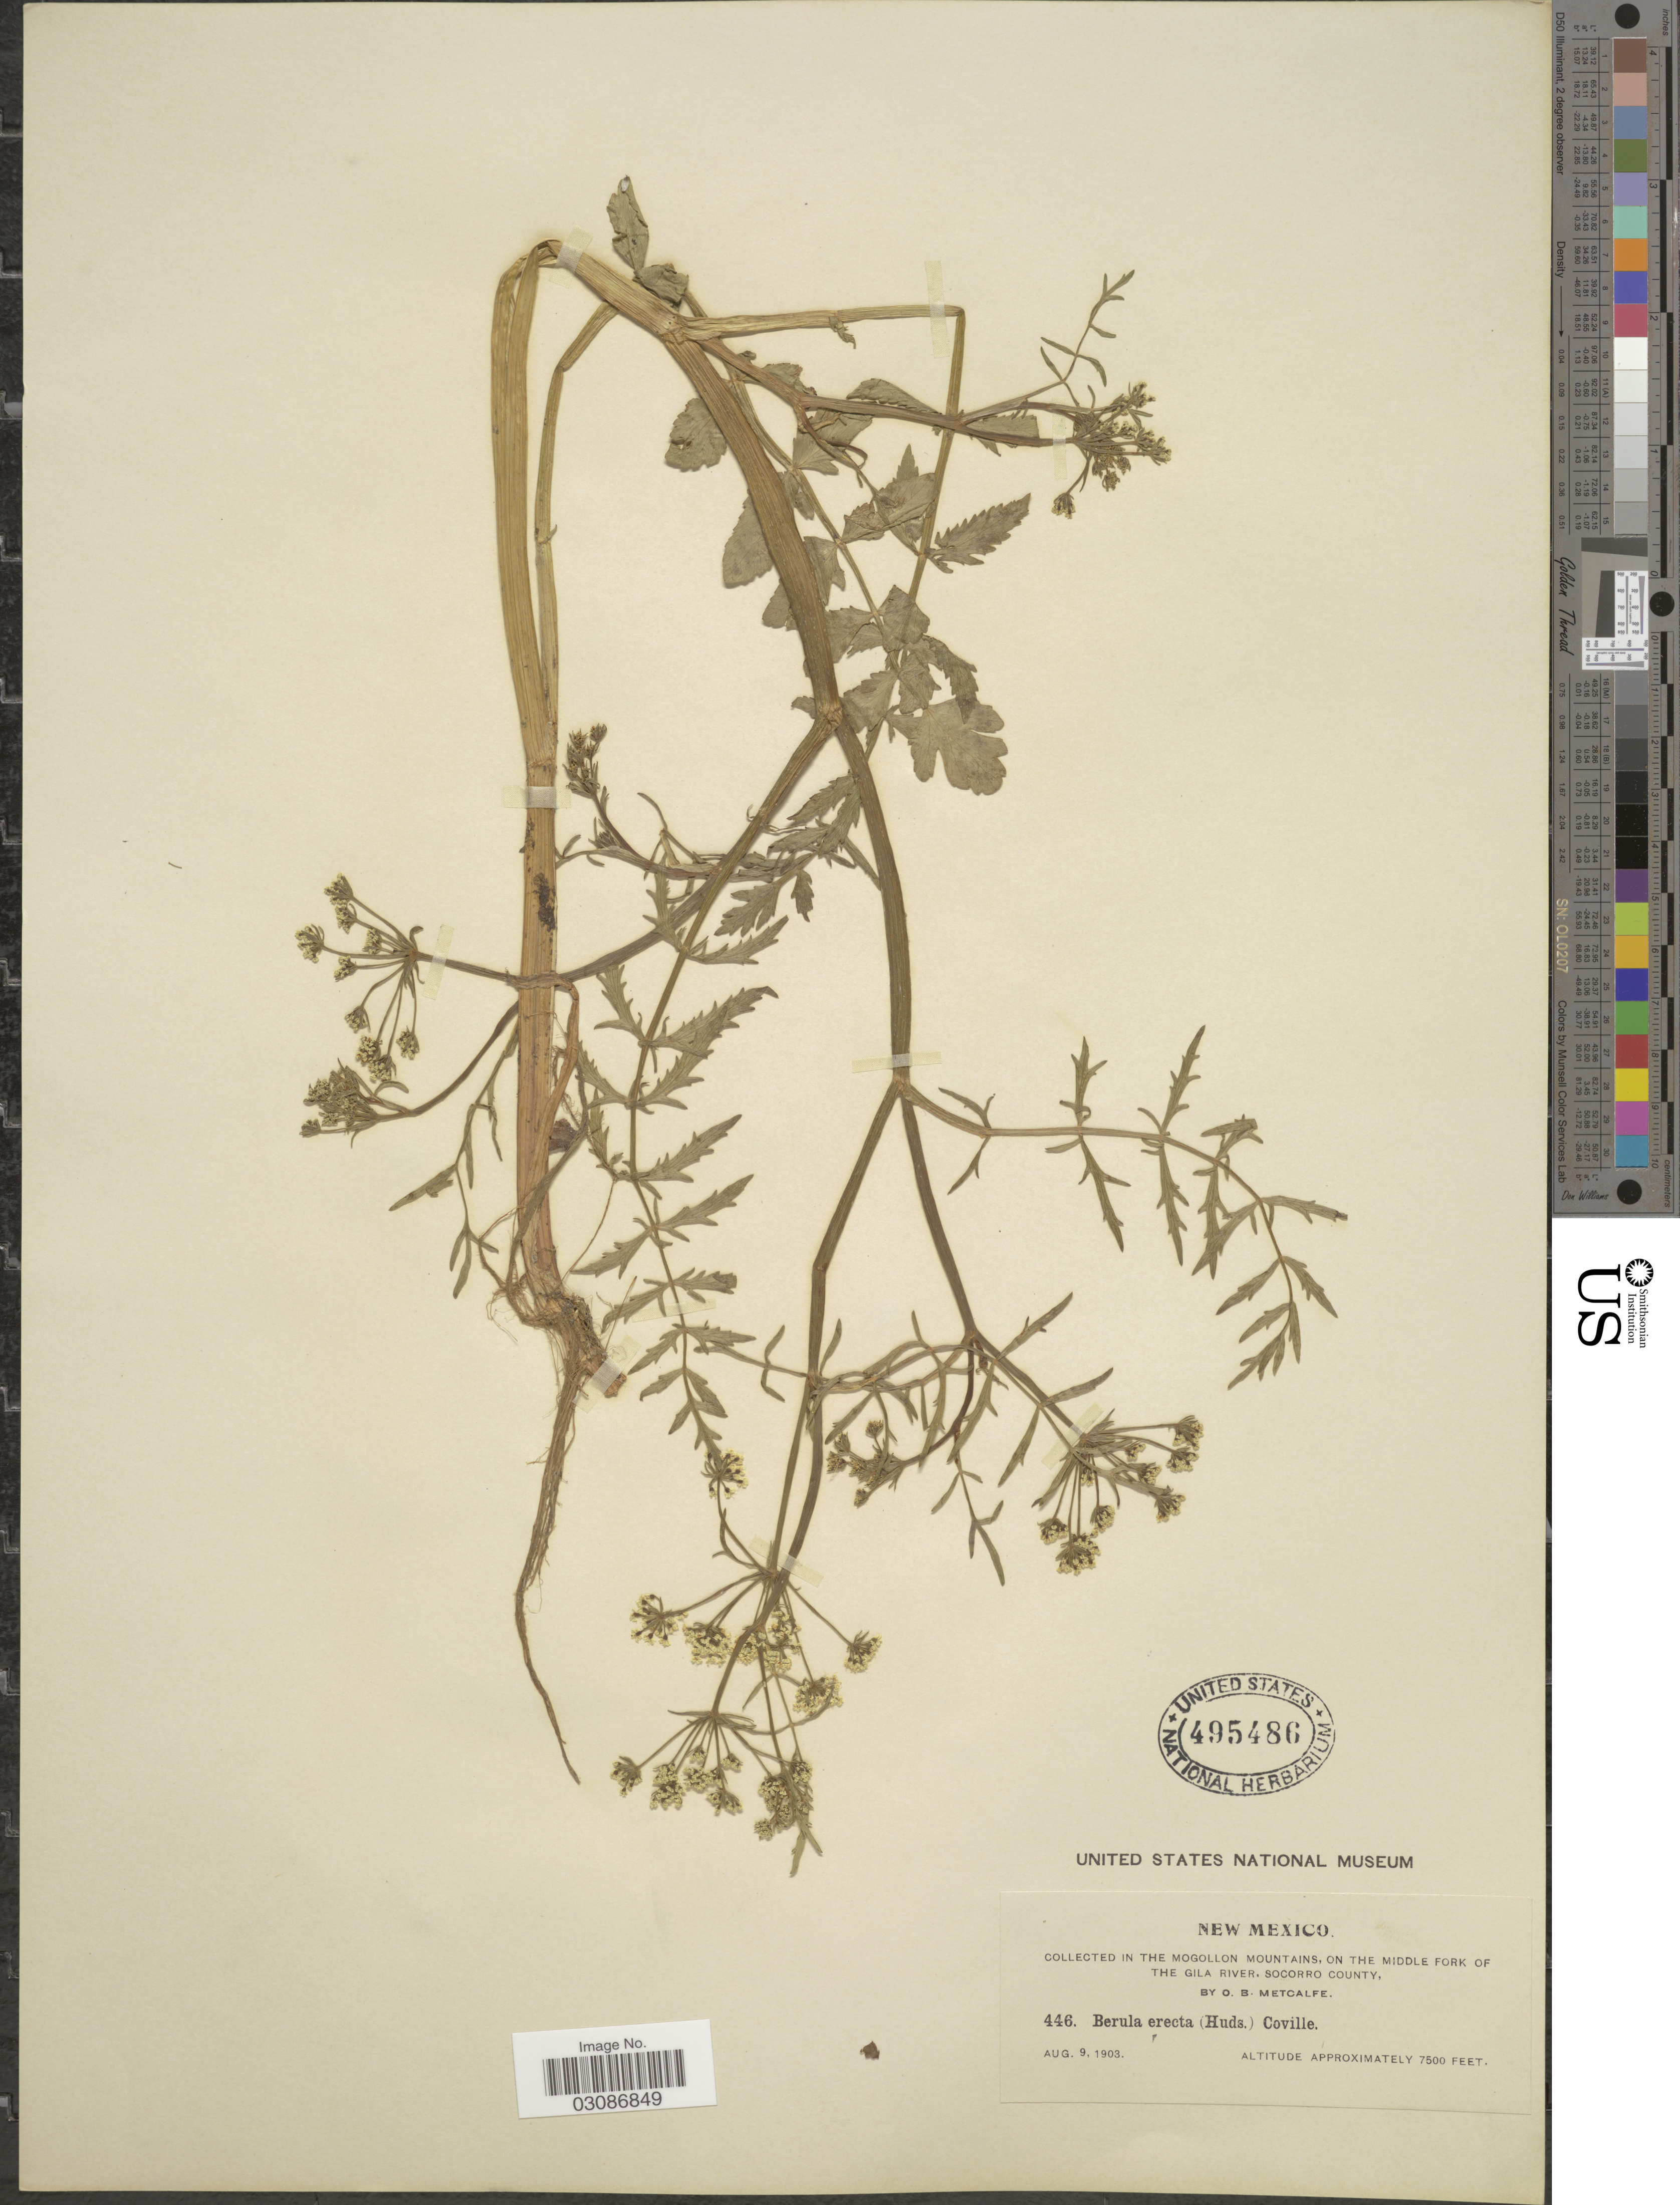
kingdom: Plantae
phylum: Tracheophyta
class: Magnoliopsida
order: Apiales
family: Apiaceae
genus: Berula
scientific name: Berula erecta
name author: (Huds.) Coville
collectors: O. B. Metcalfe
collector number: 446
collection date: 1903-08-09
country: United States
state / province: New Mexico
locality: The Mogollon Mountains, on the Middle Fork of the Gila River, Socorro County.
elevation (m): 2286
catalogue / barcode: US 495486